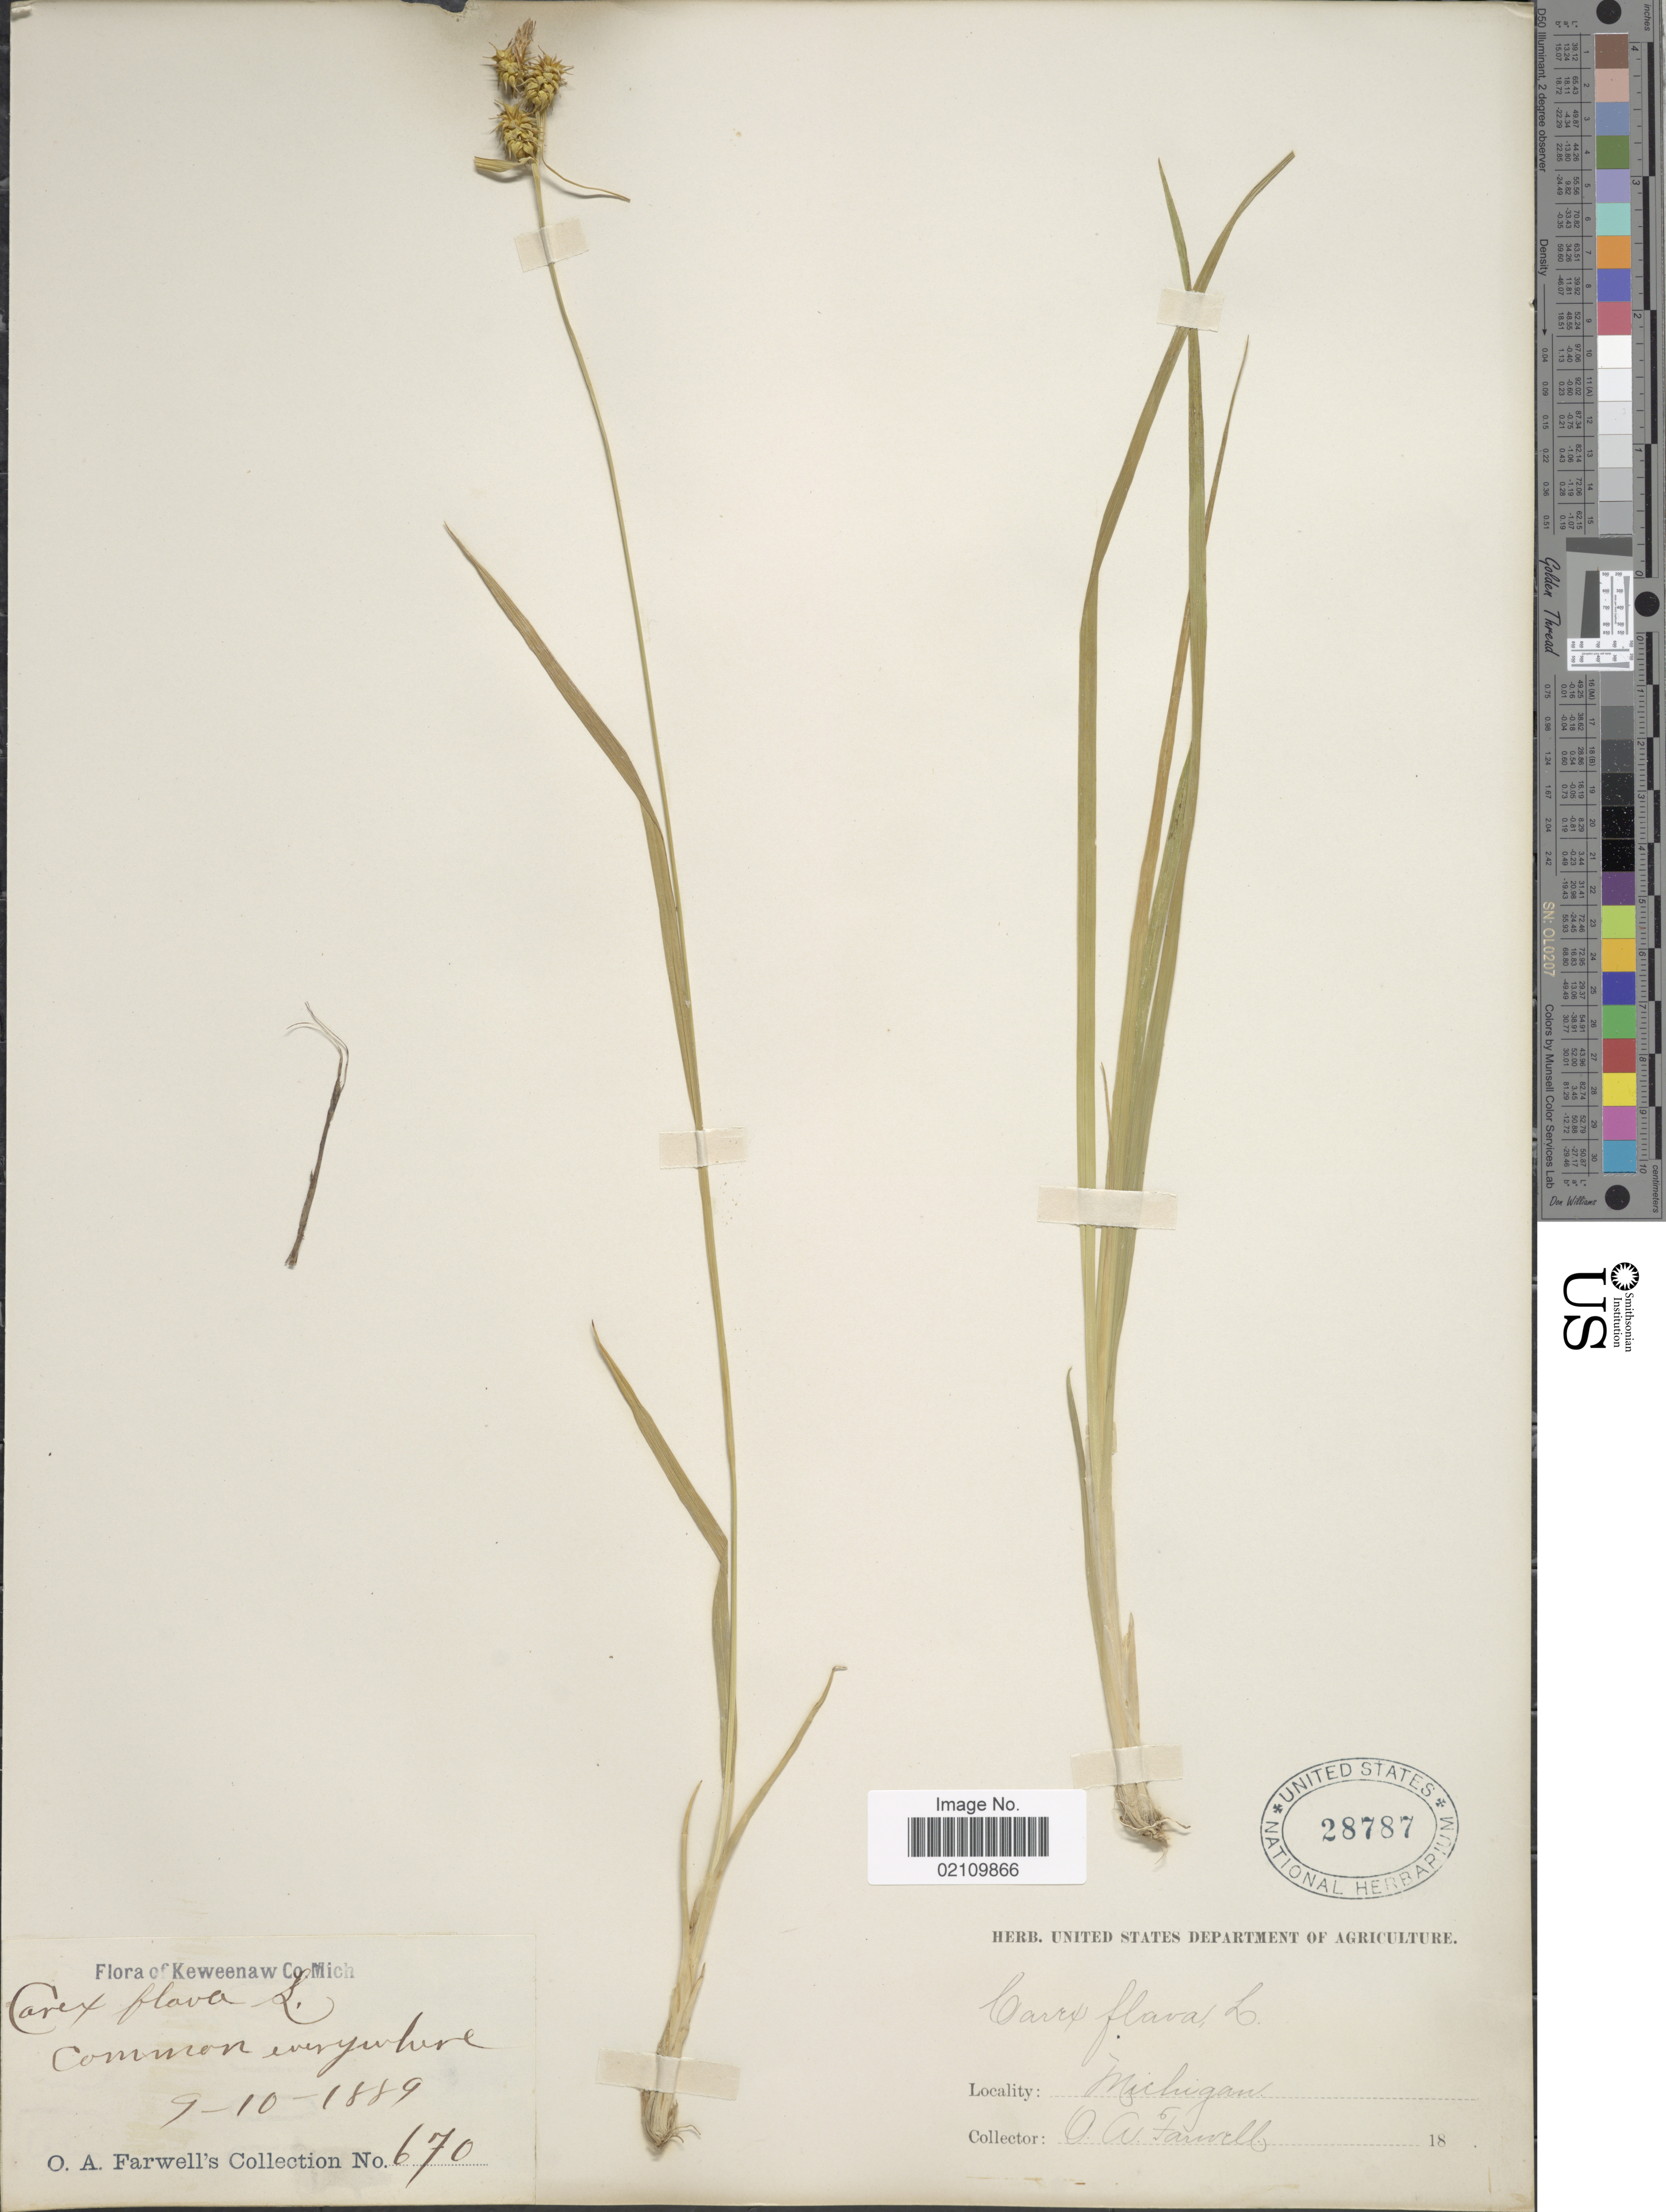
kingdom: Plantae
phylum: Tracheophyta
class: Liliopsida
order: Poales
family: Cyperaceae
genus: Carex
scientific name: Carex flava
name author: L.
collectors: O. Farwell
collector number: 670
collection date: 1889-09-10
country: United States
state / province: Michigan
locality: Keweenaw Co. Mich.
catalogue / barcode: US 28787